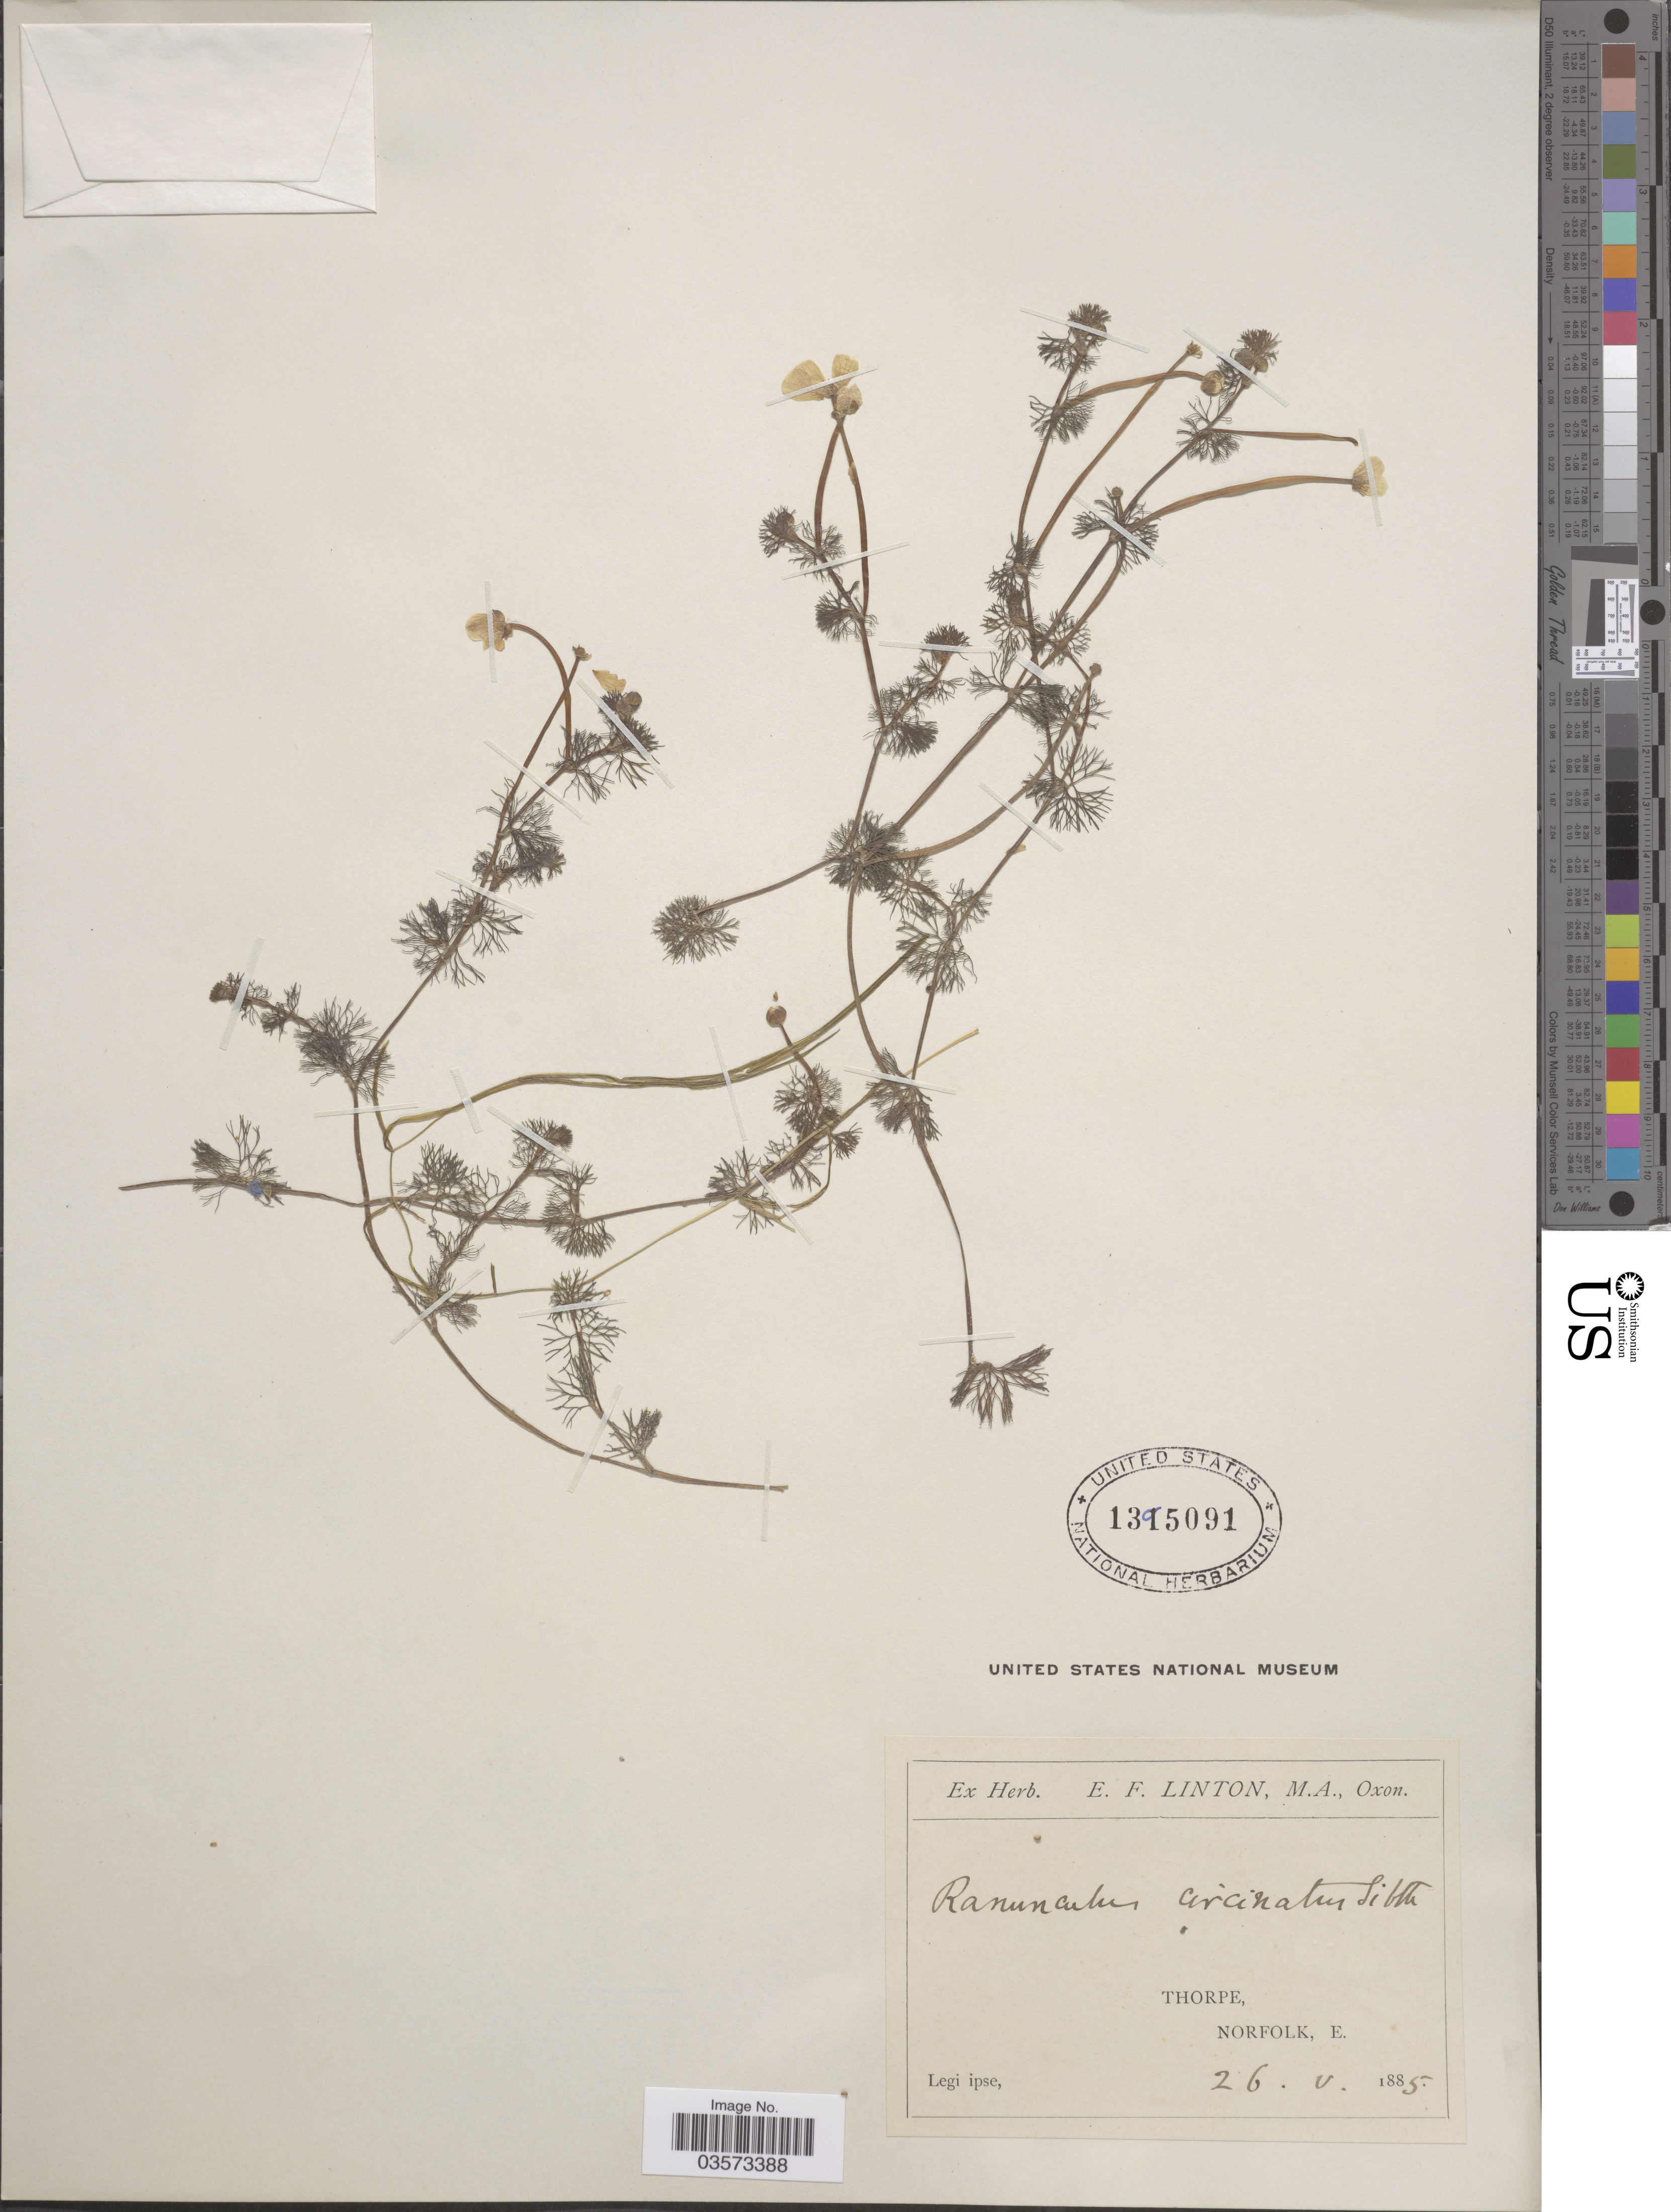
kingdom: Plantae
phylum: Tracheophyta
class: Magnoliopsida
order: Ranunculales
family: Ranunculaceae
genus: Ranunculus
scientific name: Ranunculus circinatus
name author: Sibth.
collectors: E. Linton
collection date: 1885-05-26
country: United Kingdom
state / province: England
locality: Thorpe, Norfolk, E.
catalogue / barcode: US 1395091